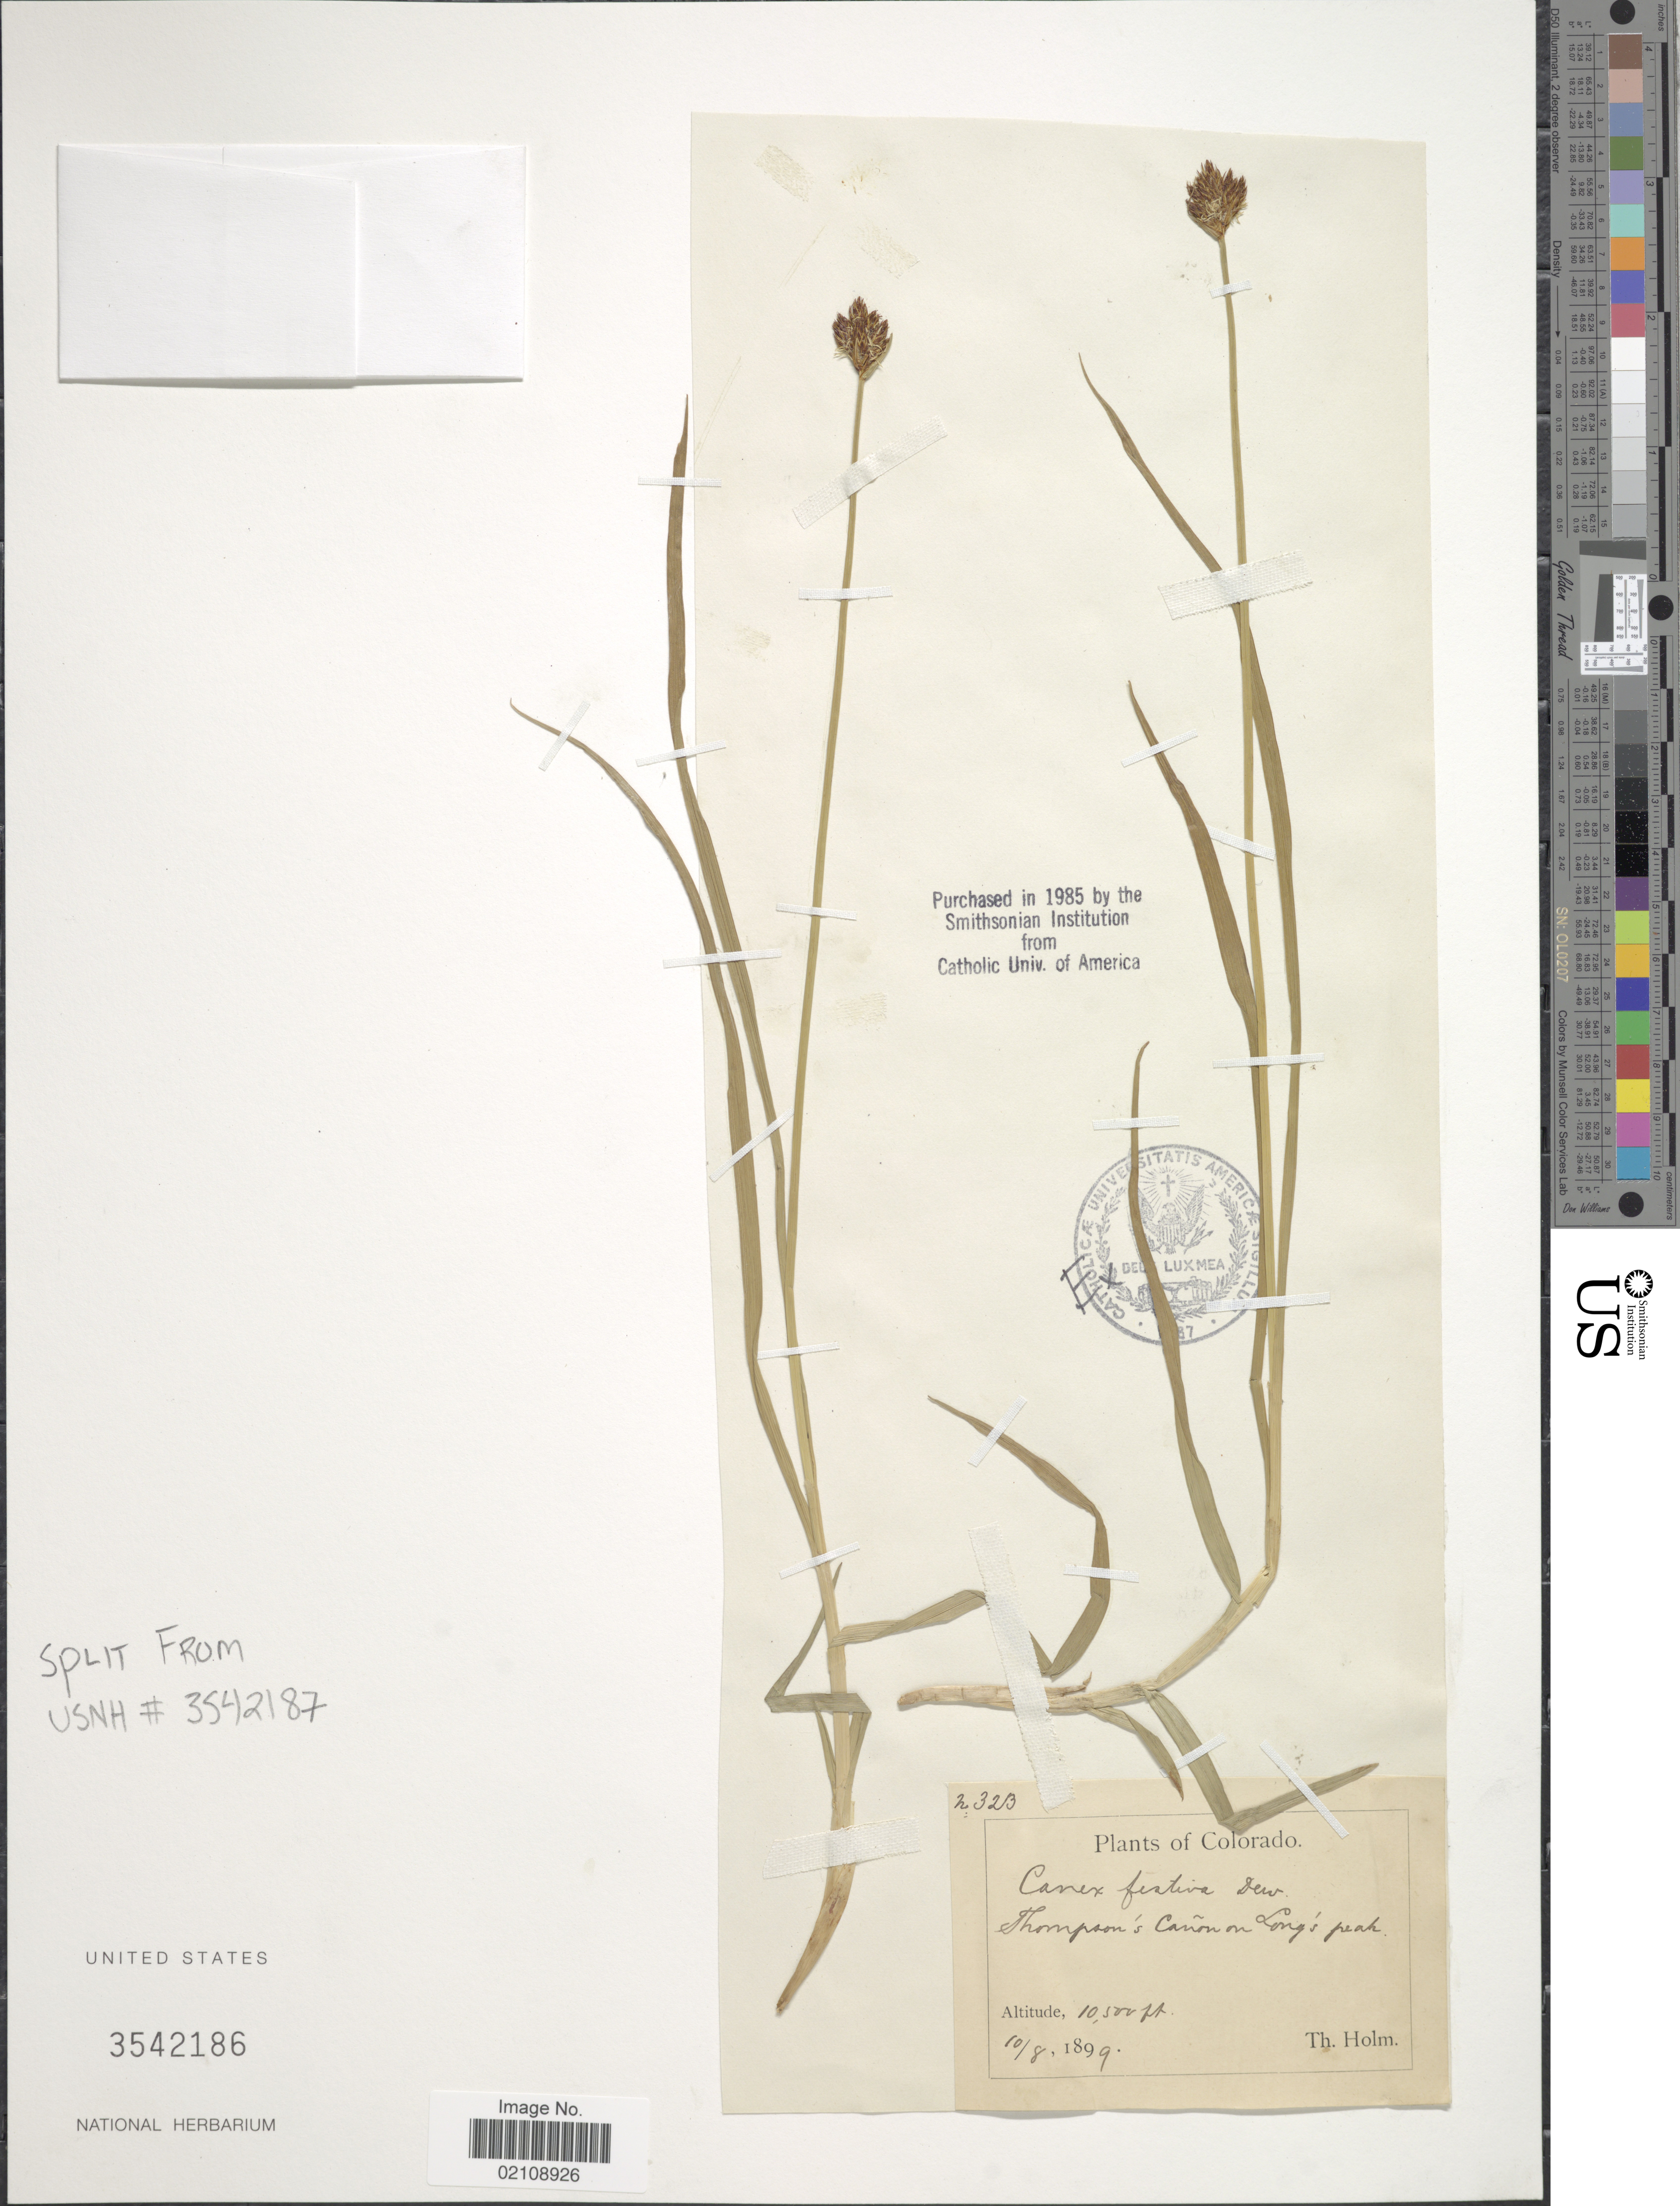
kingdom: Plantae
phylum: Tracheophyta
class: Liliopsida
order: Poales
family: Cyperaceae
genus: Carex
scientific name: Carex ebenea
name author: Rydb.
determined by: Strong, Mark T., (BOT), Smithsonian Institution - National Museum of Natural History (UNITED STATES)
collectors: T. Holm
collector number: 232B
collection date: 1899-10-08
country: United States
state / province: Colorado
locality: Thompson's Canon on Long's Peak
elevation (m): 3200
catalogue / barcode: US 3542186